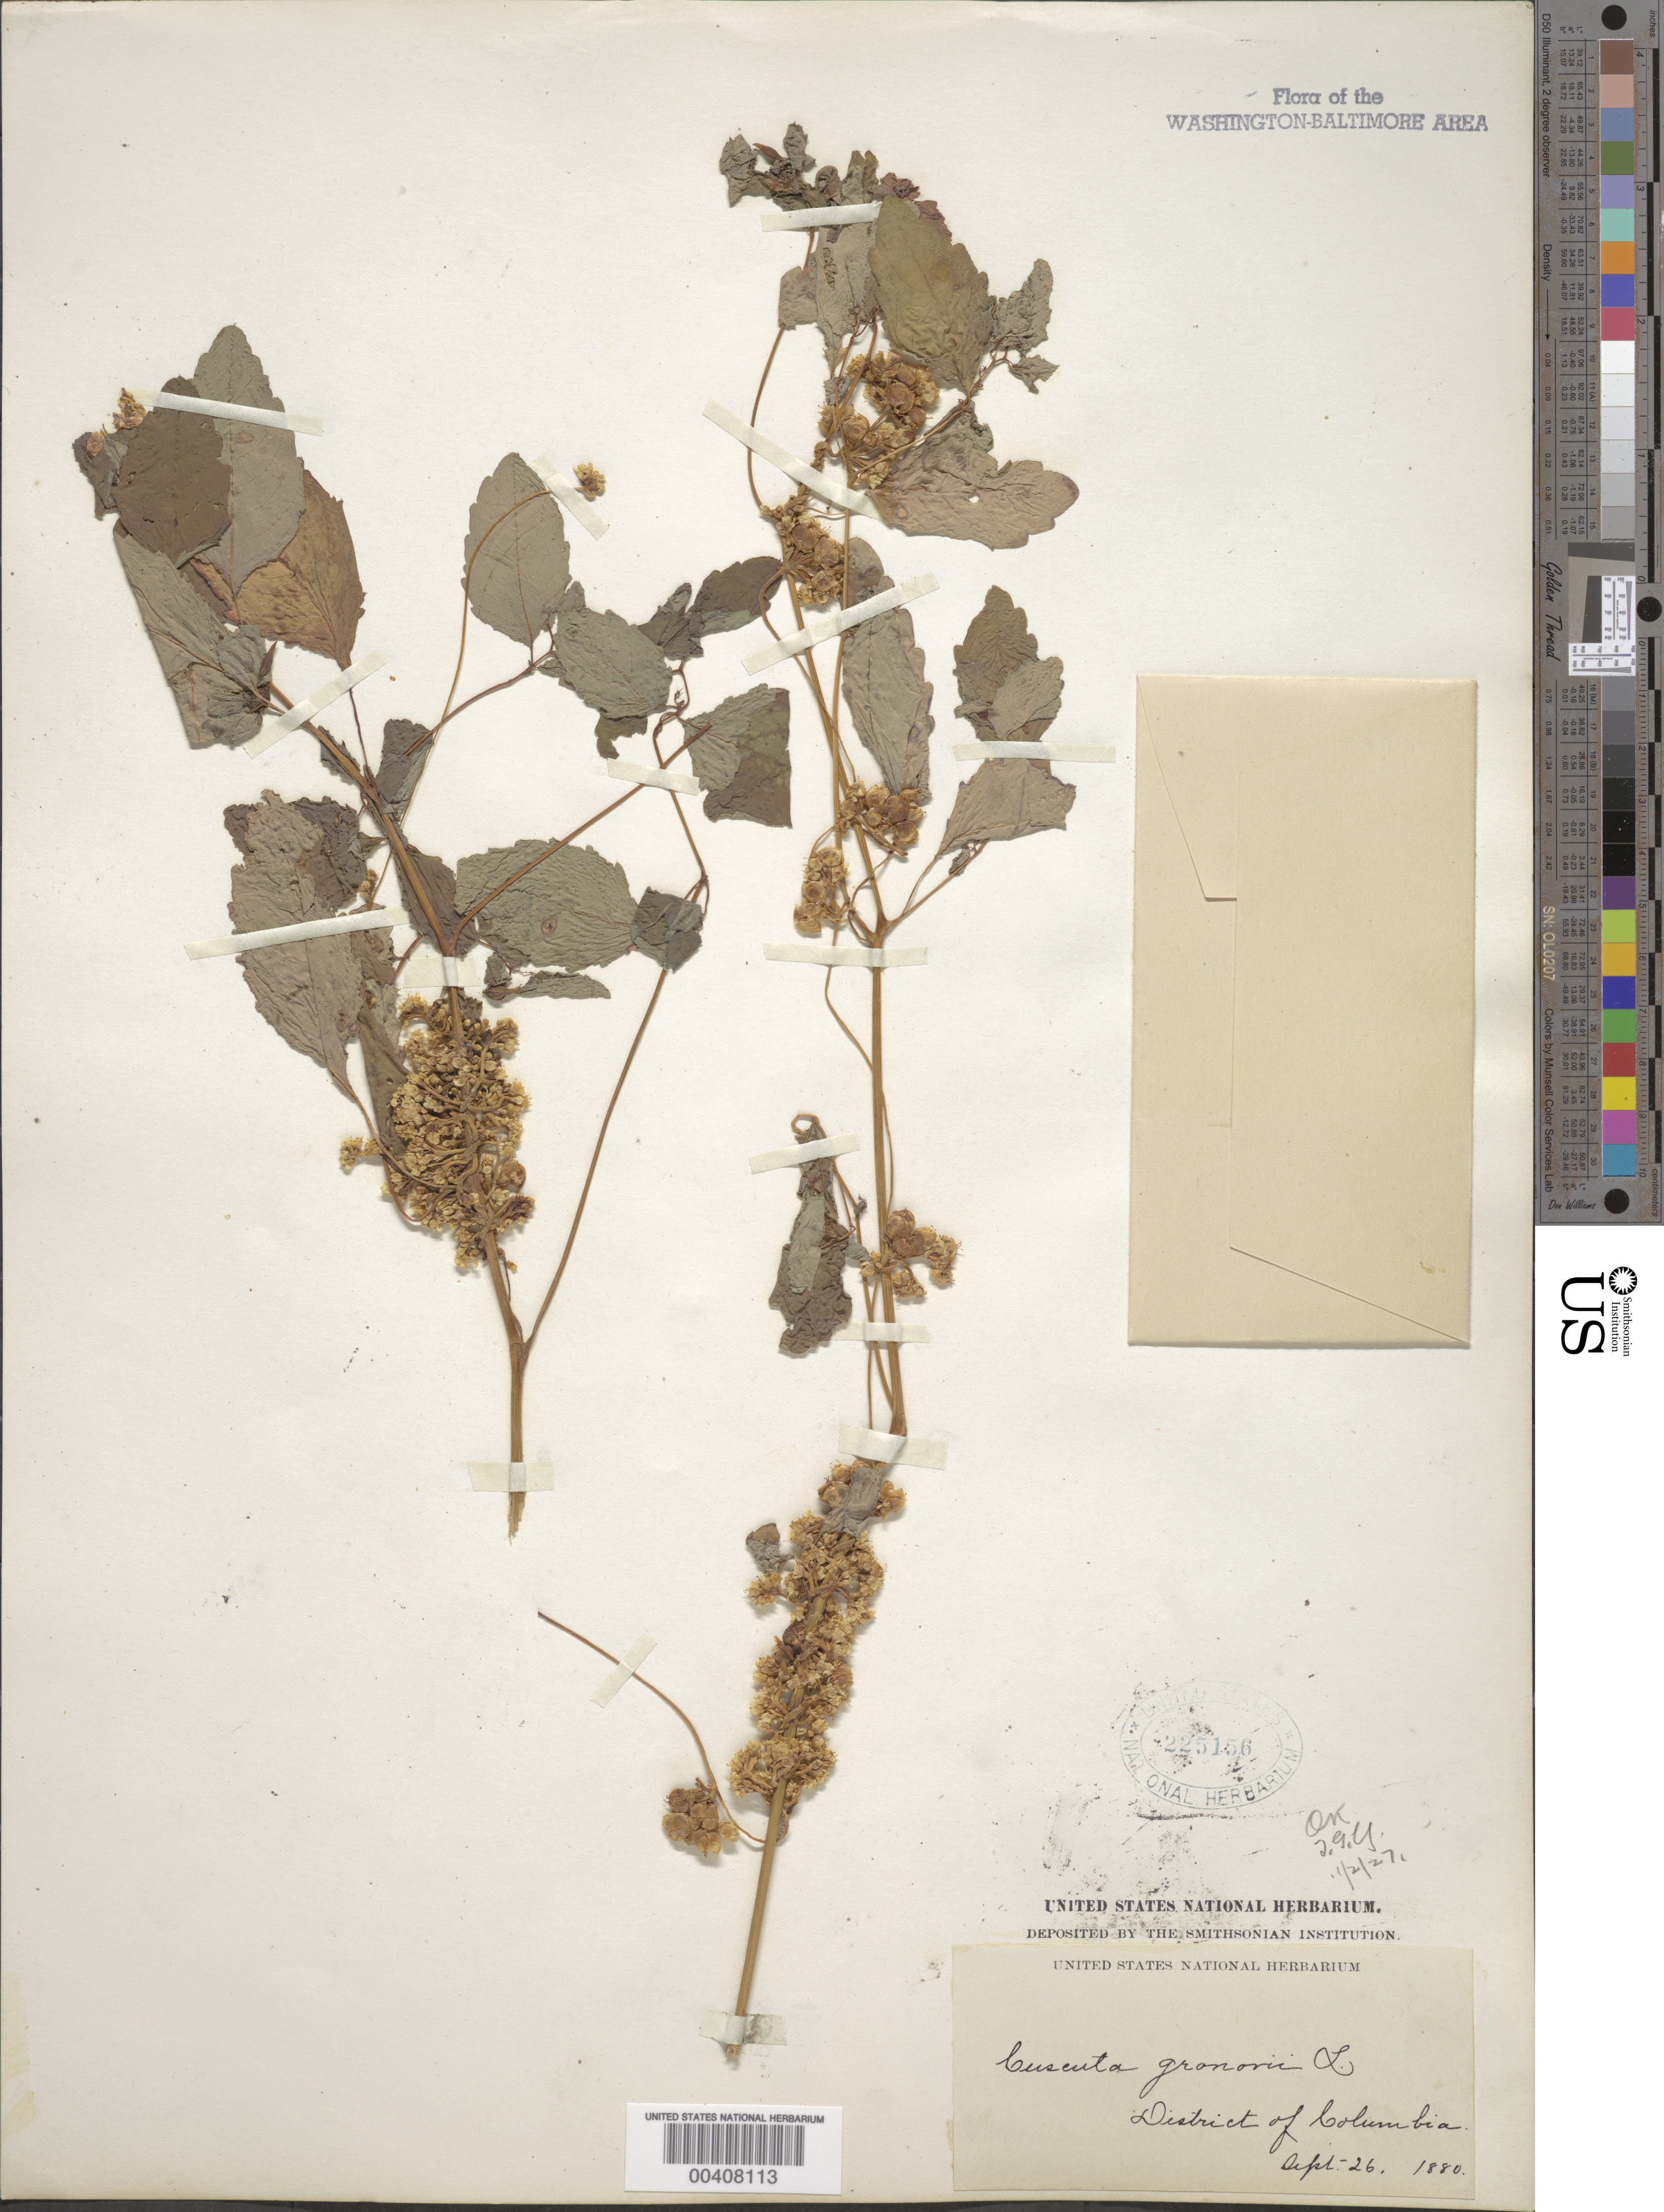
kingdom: Plantae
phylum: Tracheophyta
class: Magnoliopsida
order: Solanales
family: Convolvulaceae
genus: Cuscuta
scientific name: Cuscuta gronovii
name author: Willd. ex Schult.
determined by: T.G.Y.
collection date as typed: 26 Sep 1880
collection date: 1880-09-26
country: United States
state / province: District of Columbia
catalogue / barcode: US 225156